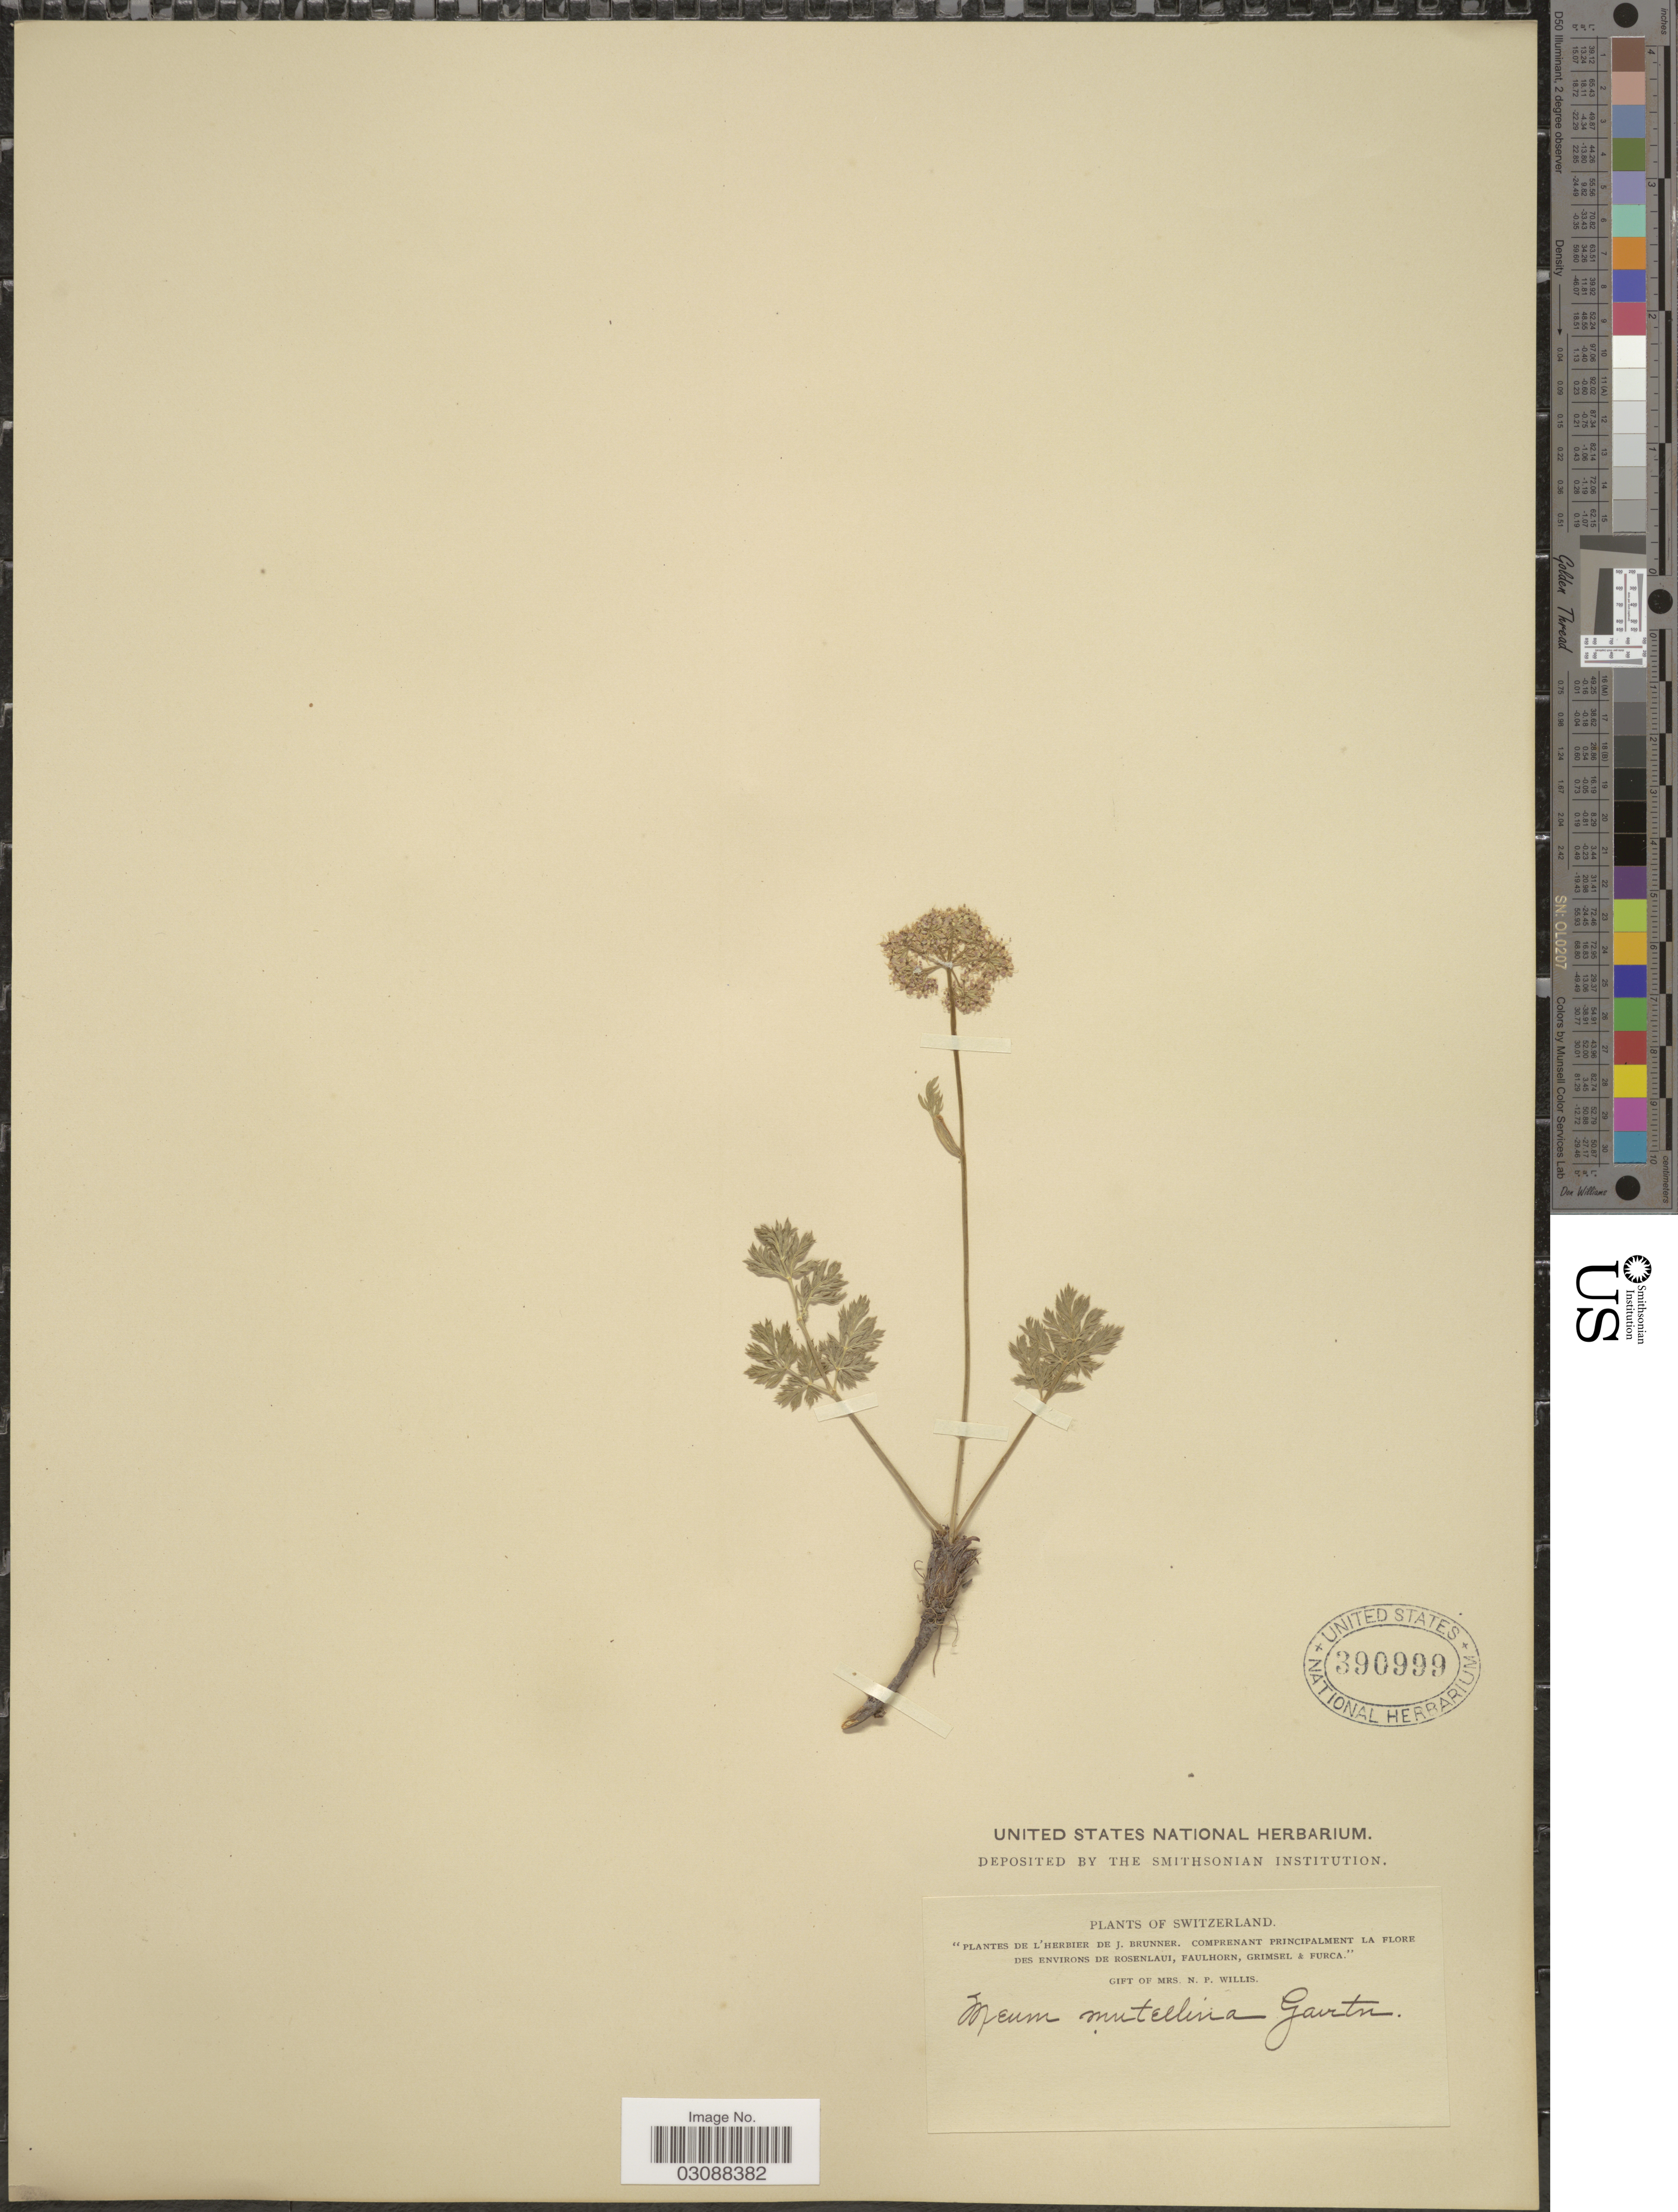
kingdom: Plantae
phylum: Tracheophyta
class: Magnoliopsida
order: Apiales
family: Apiaceae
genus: Meum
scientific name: Meum mutellina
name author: (L.) Gaertn.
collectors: ex herb. J. Brunner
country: Switzerland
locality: Environs de Rosenlaui, Faulhorn, Grimsel & Furca.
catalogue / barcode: US 390999